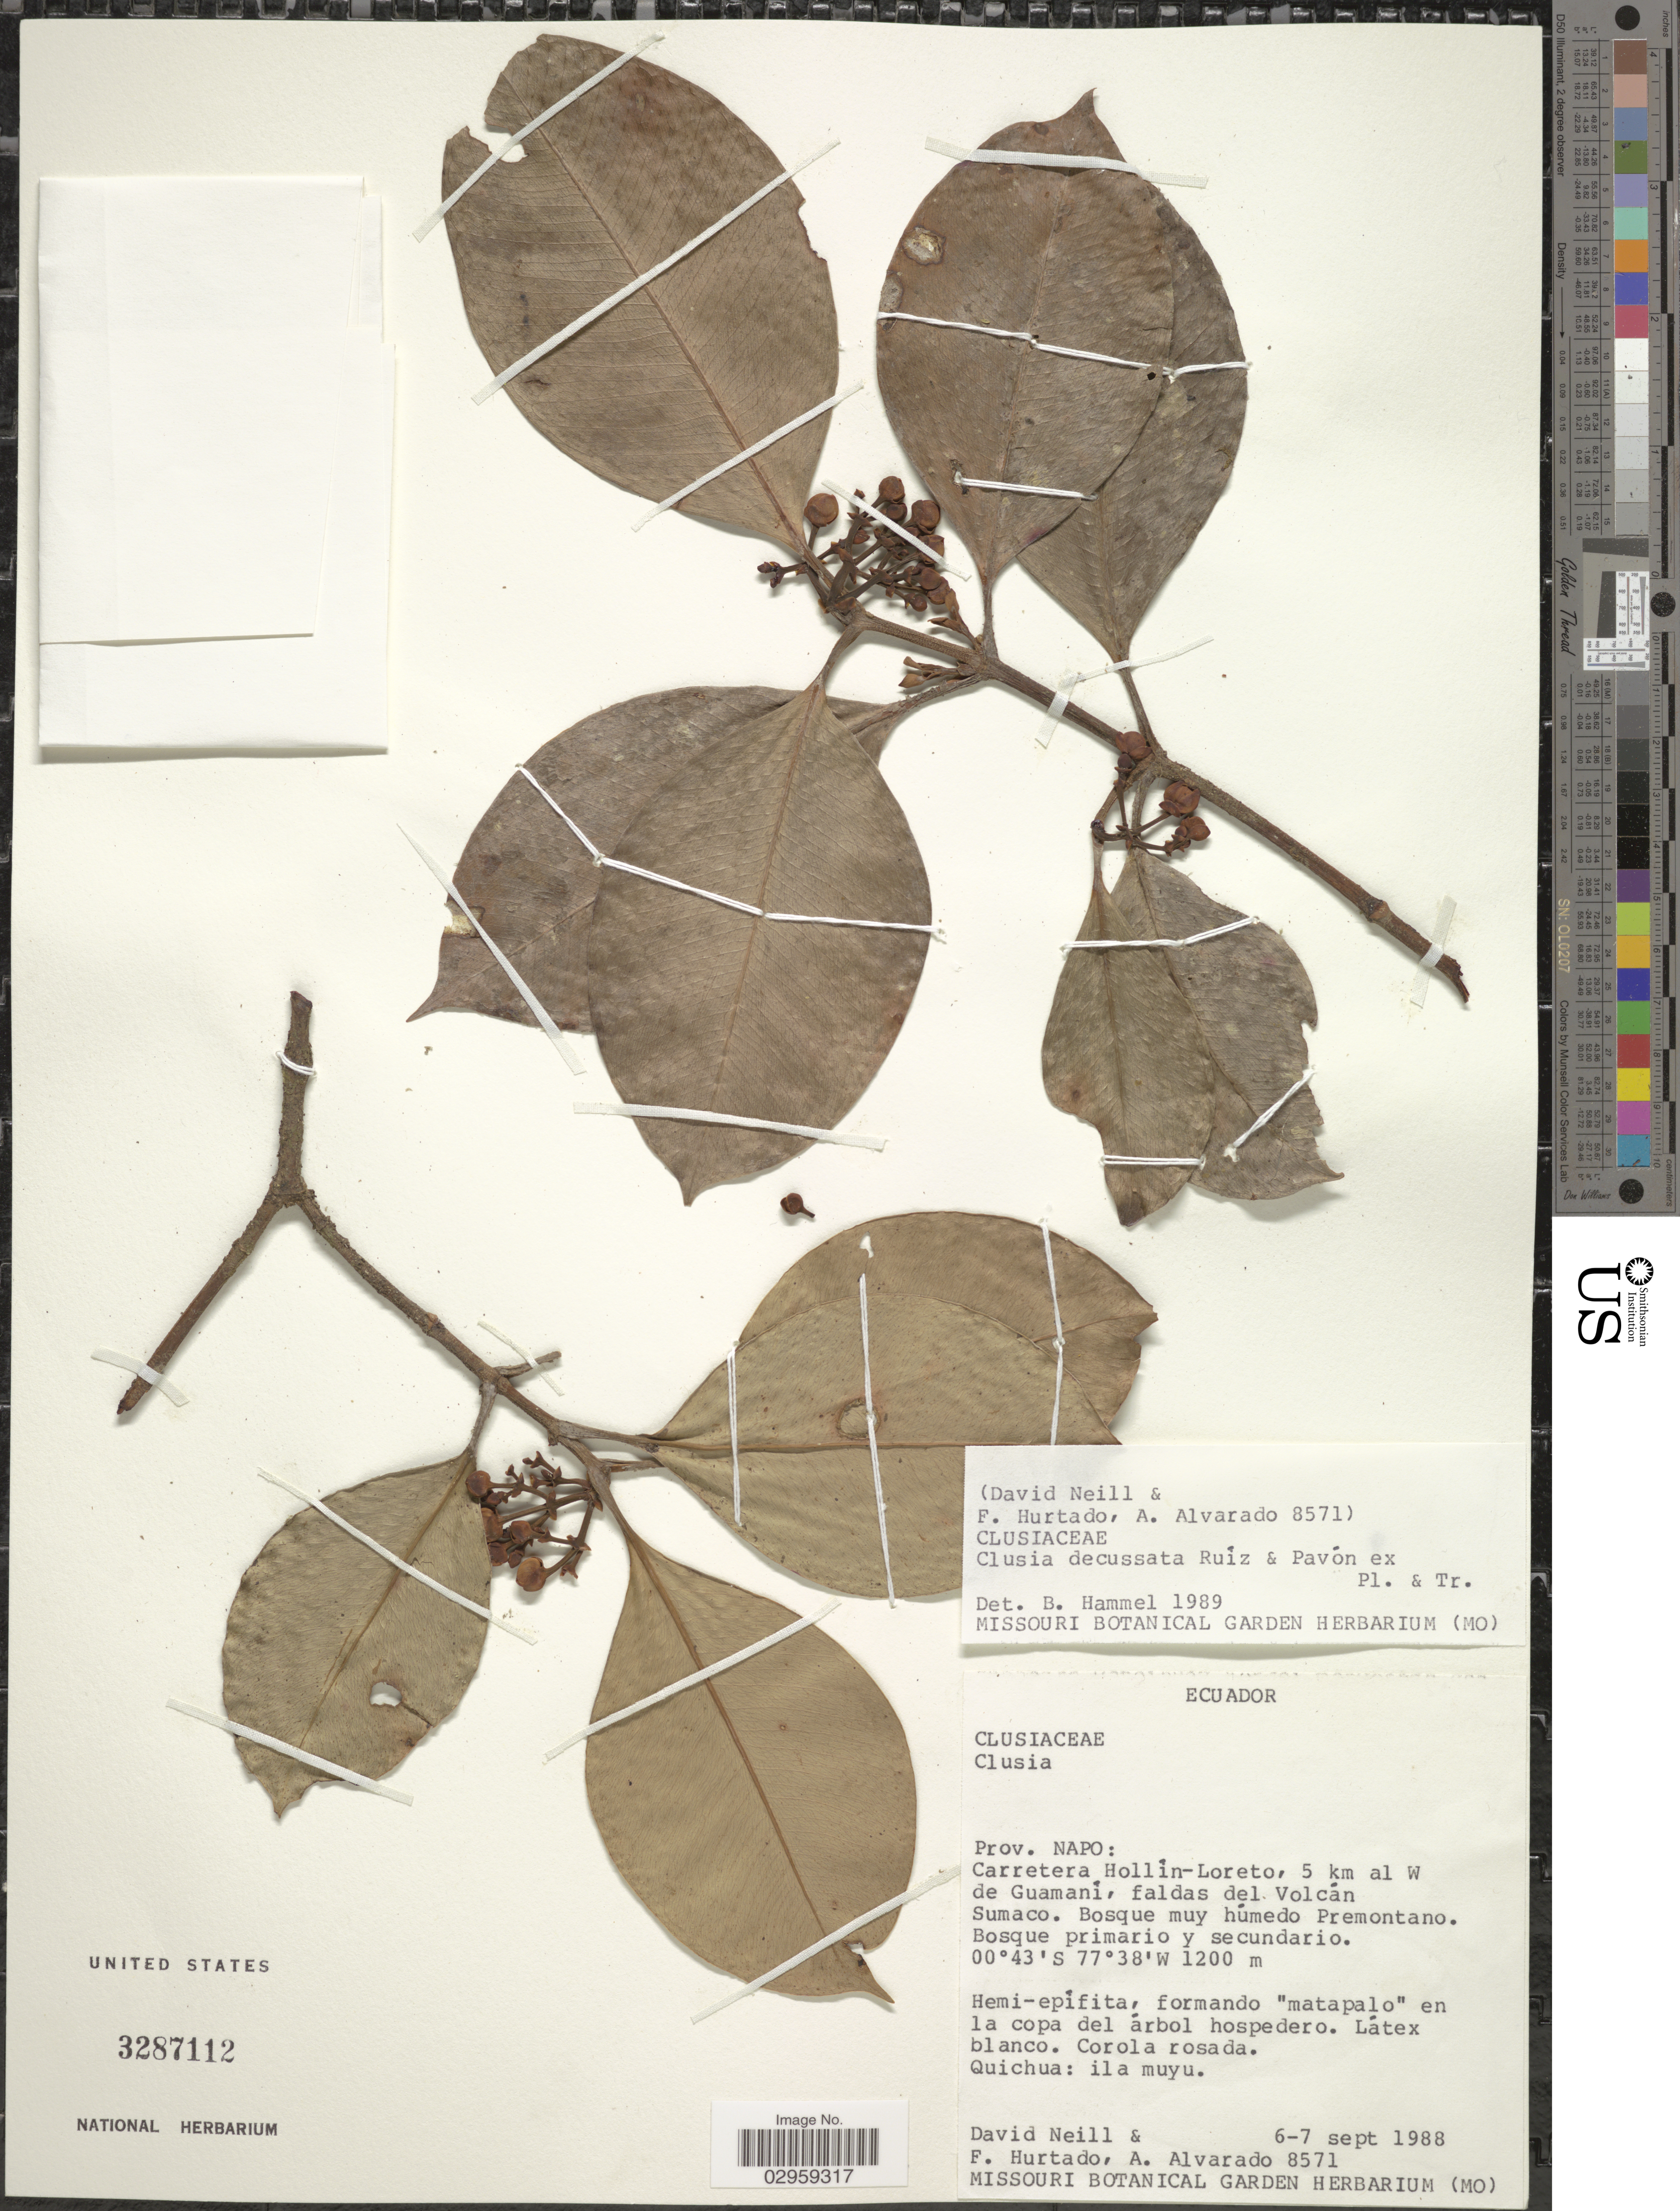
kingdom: Plantae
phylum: Tracheophyta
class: Magnoliopsida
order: Malpighiales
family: Clusiaceae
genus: Clusia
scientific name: Clusia decussata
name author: Ruiz & Pav. ex Planch. & Triana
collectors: D. Neill, F. Hurtado & A. Alvarado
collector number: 8571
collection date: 1988-09-06/1988-09-07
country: Ecuador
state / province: Napo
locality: Carretera Hollín-Loreto, 5 km al W de Guamaní, faldas del Volcán Sumaco. Bosque húmedo Premontano.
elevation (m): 1200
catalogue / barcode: US 3287112